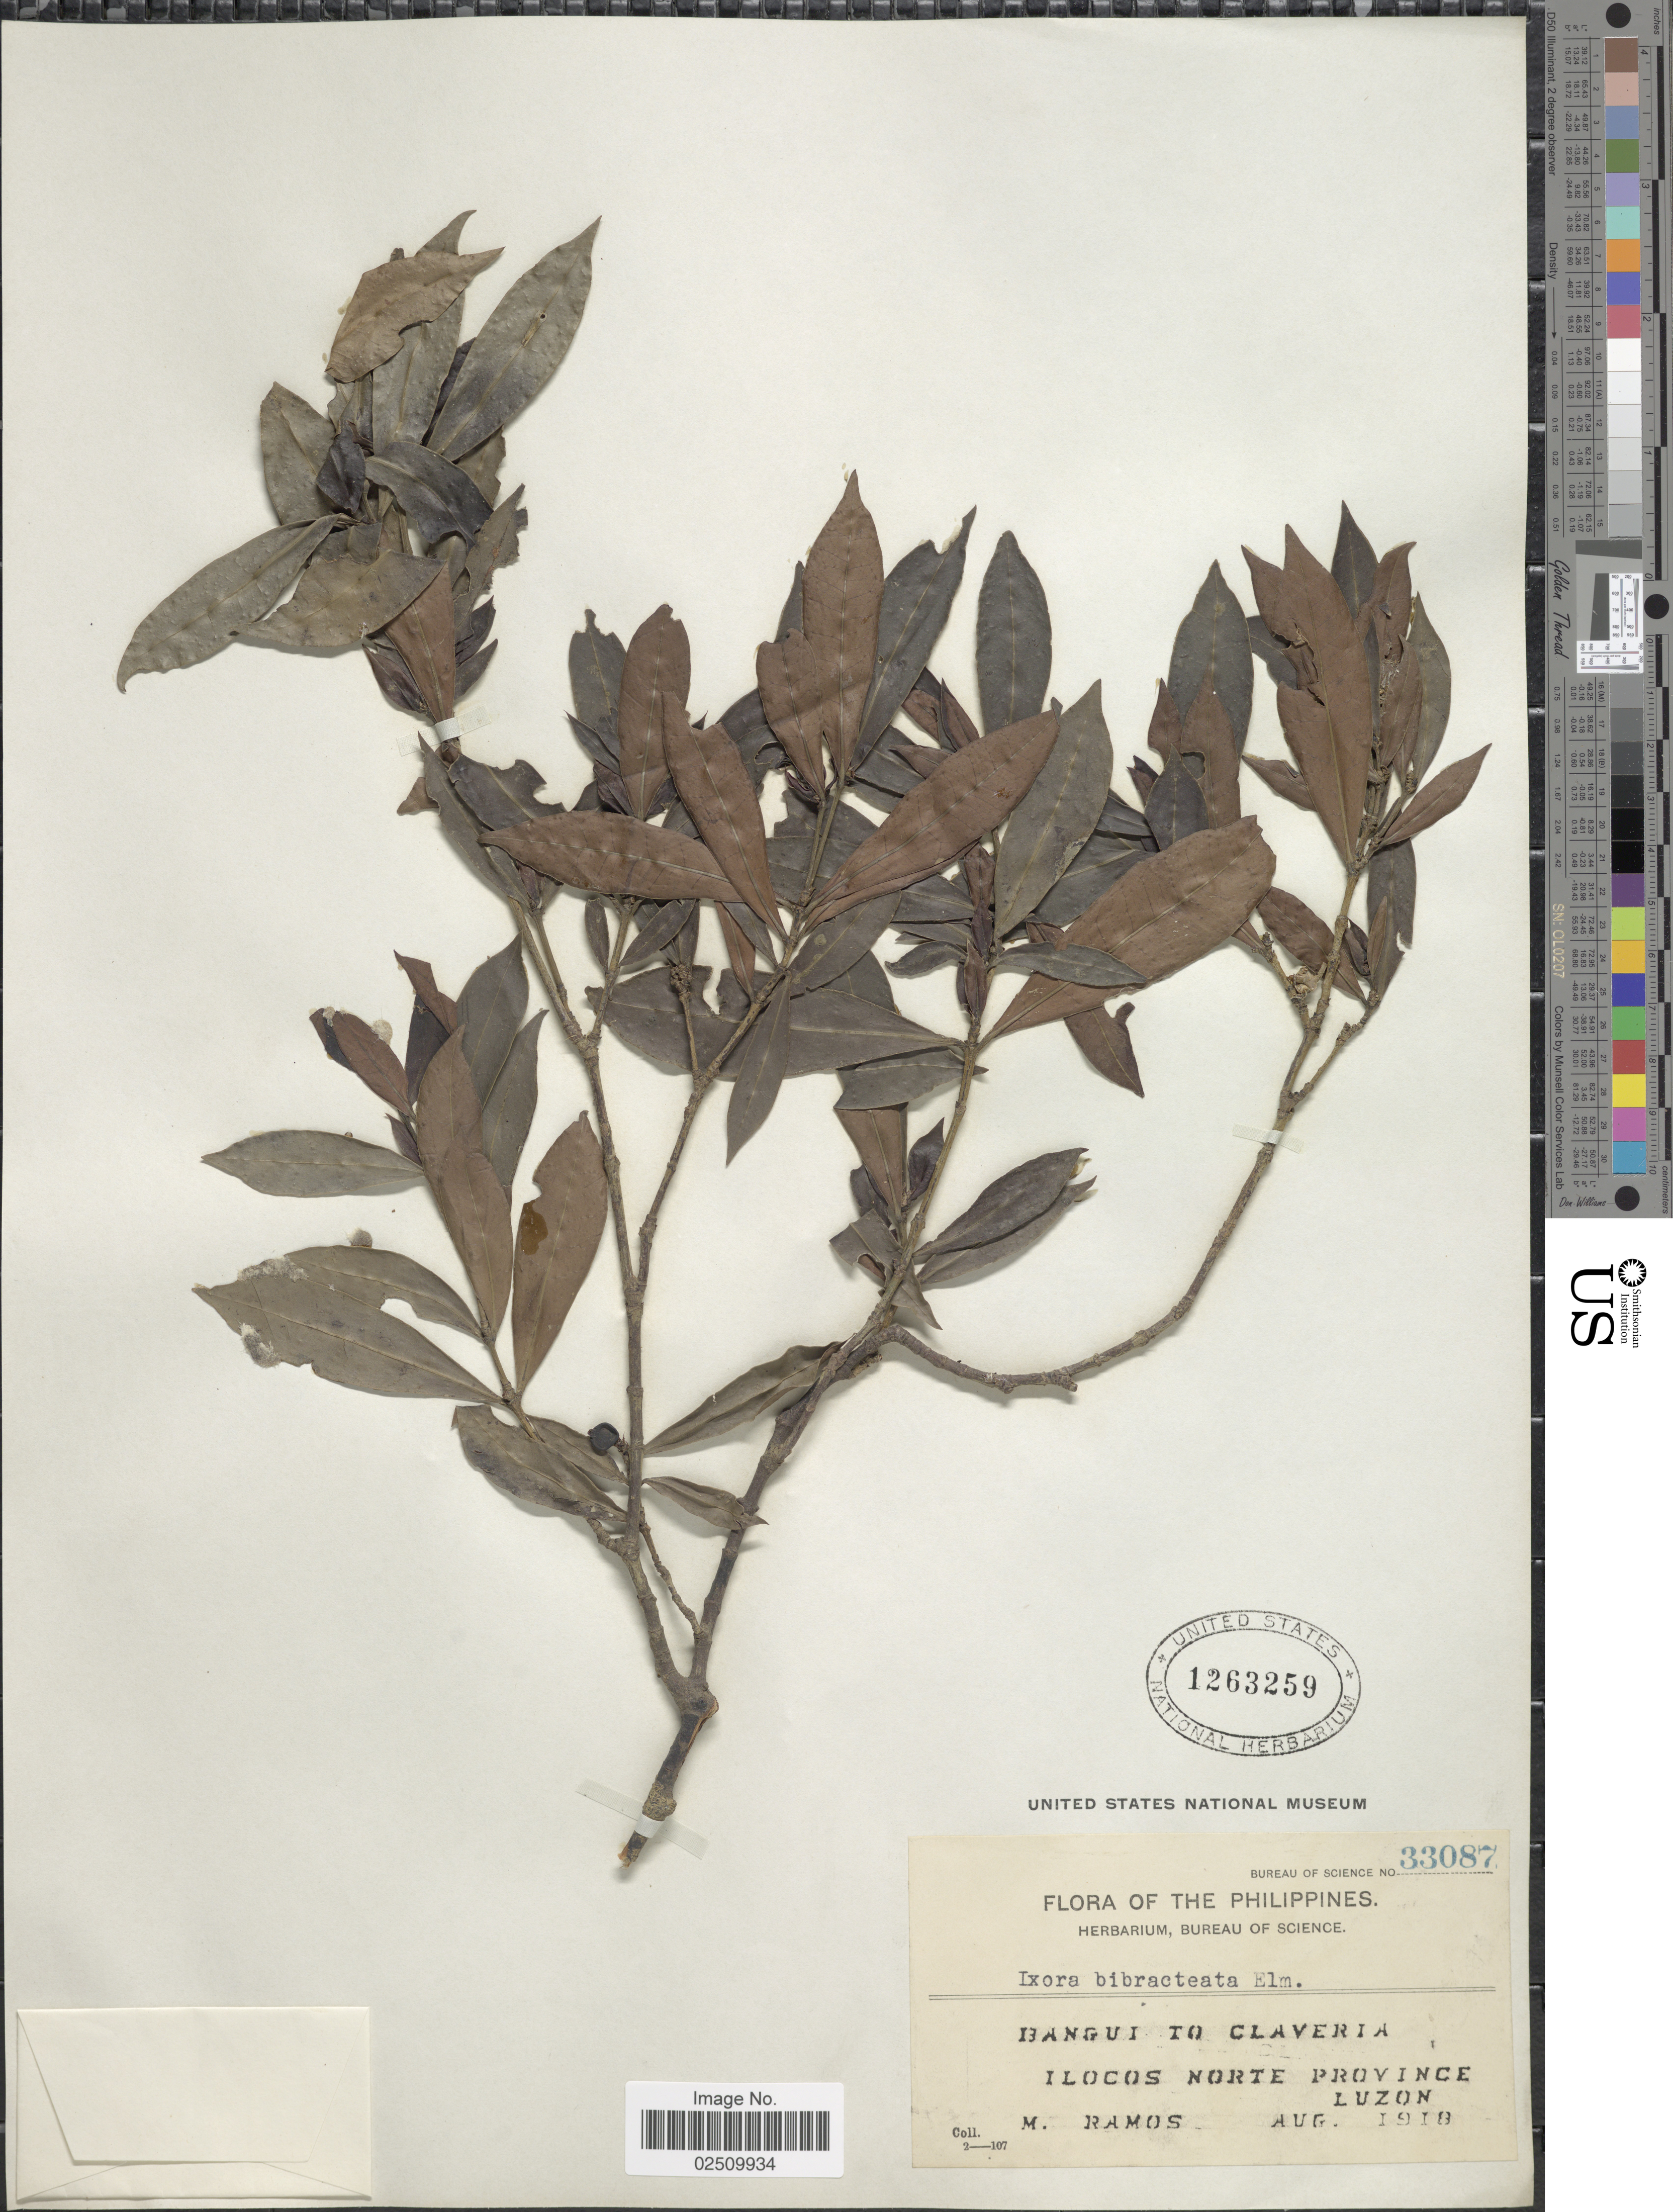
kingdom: Plantae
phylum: Tracheophyta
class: Magnoliopsida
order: Gentianales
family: Rubiaceae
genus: Ixora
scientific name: Ixora bibracteata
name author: Elmer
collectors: M. Ramos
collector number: Bureau of Science 33087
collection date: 1918-08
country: Philippines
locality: Bangui to Claveria. Ilocos Norte province Luzon.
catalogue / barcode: US 1263259